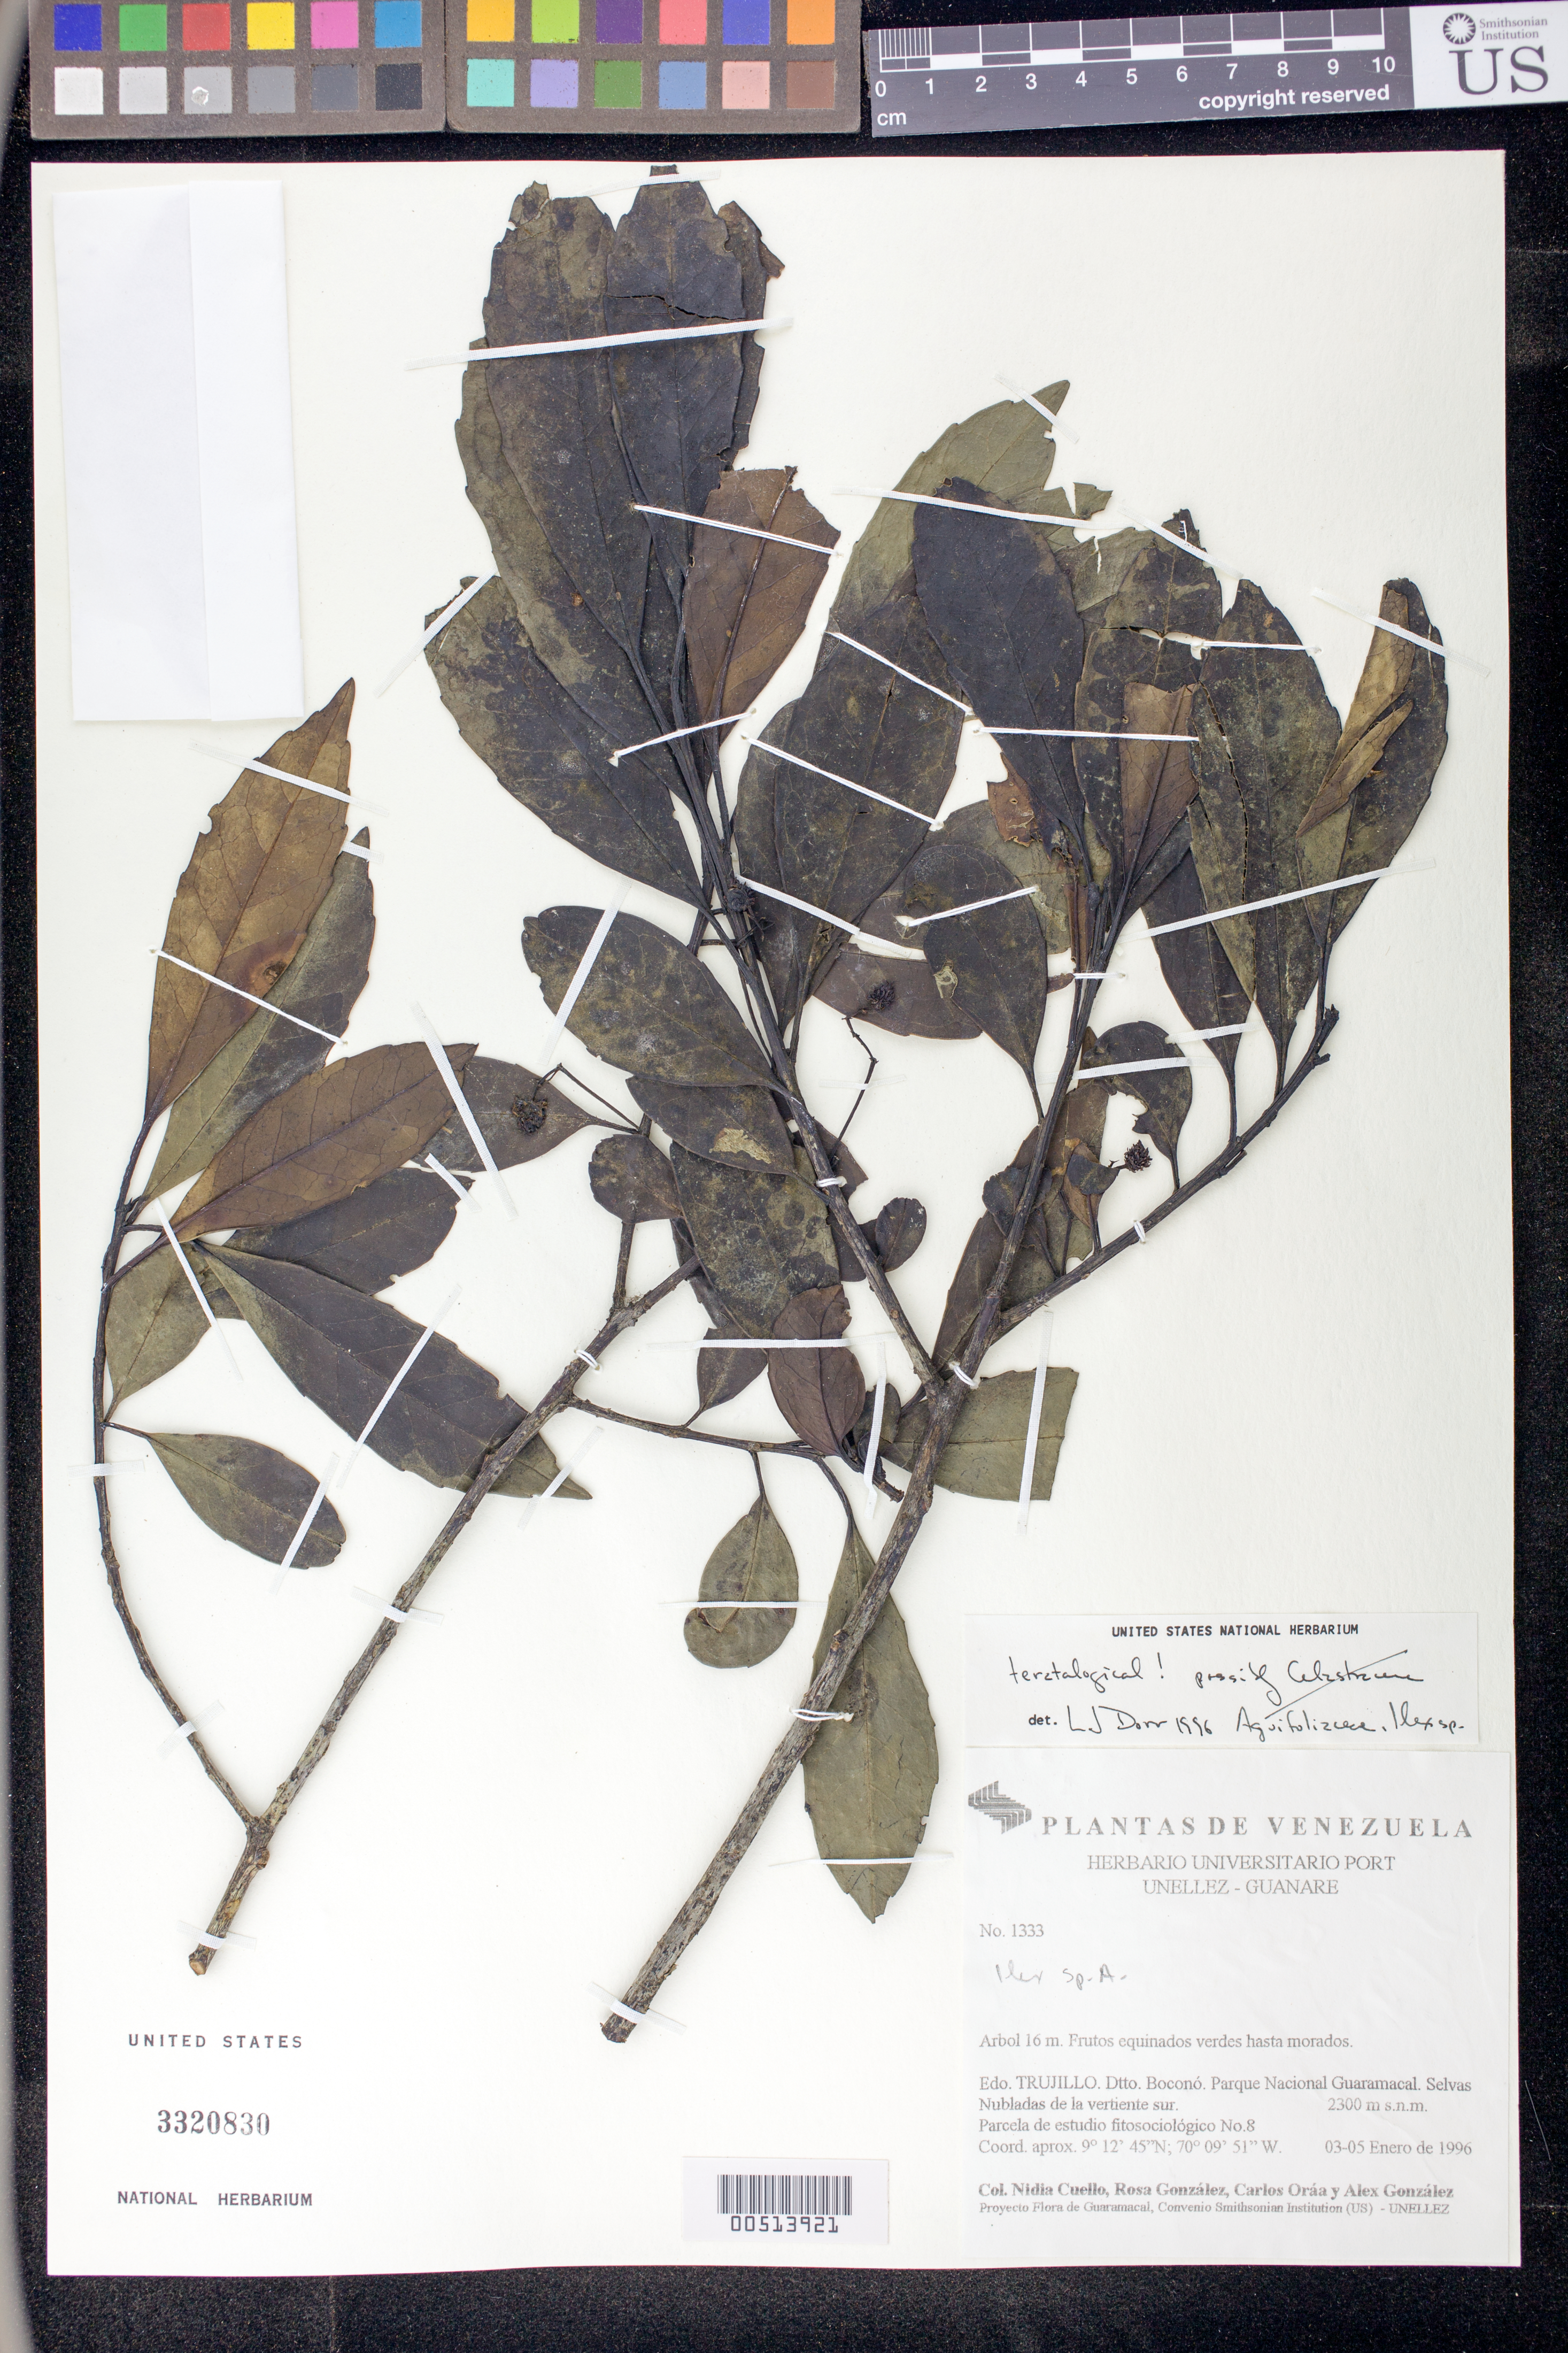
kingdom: Plantae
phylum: Tracheophyta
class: Magnoliopsida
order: Aquifoliales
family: Aquifoliaceae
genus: Ilex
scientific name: Ilex sp.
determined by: Dorr, L. J., (BOT), Smithsonian Institution - National Museum of Natural History (UNITED STATES)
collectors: N. L. Cuello, R. González, C. Oráa & A. Gonzáles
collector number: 1333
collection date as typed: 03 Jan 1996 to 05 Jan 1996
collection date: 1996-01-03/1996-01-05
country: Venezuela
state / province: Trujillo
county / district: Boconó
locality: Parque Nacional Guaramacal, vertiente S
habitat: Selva Nubladas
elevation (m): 2300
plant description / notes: PORT, US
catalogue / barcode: US 3320830